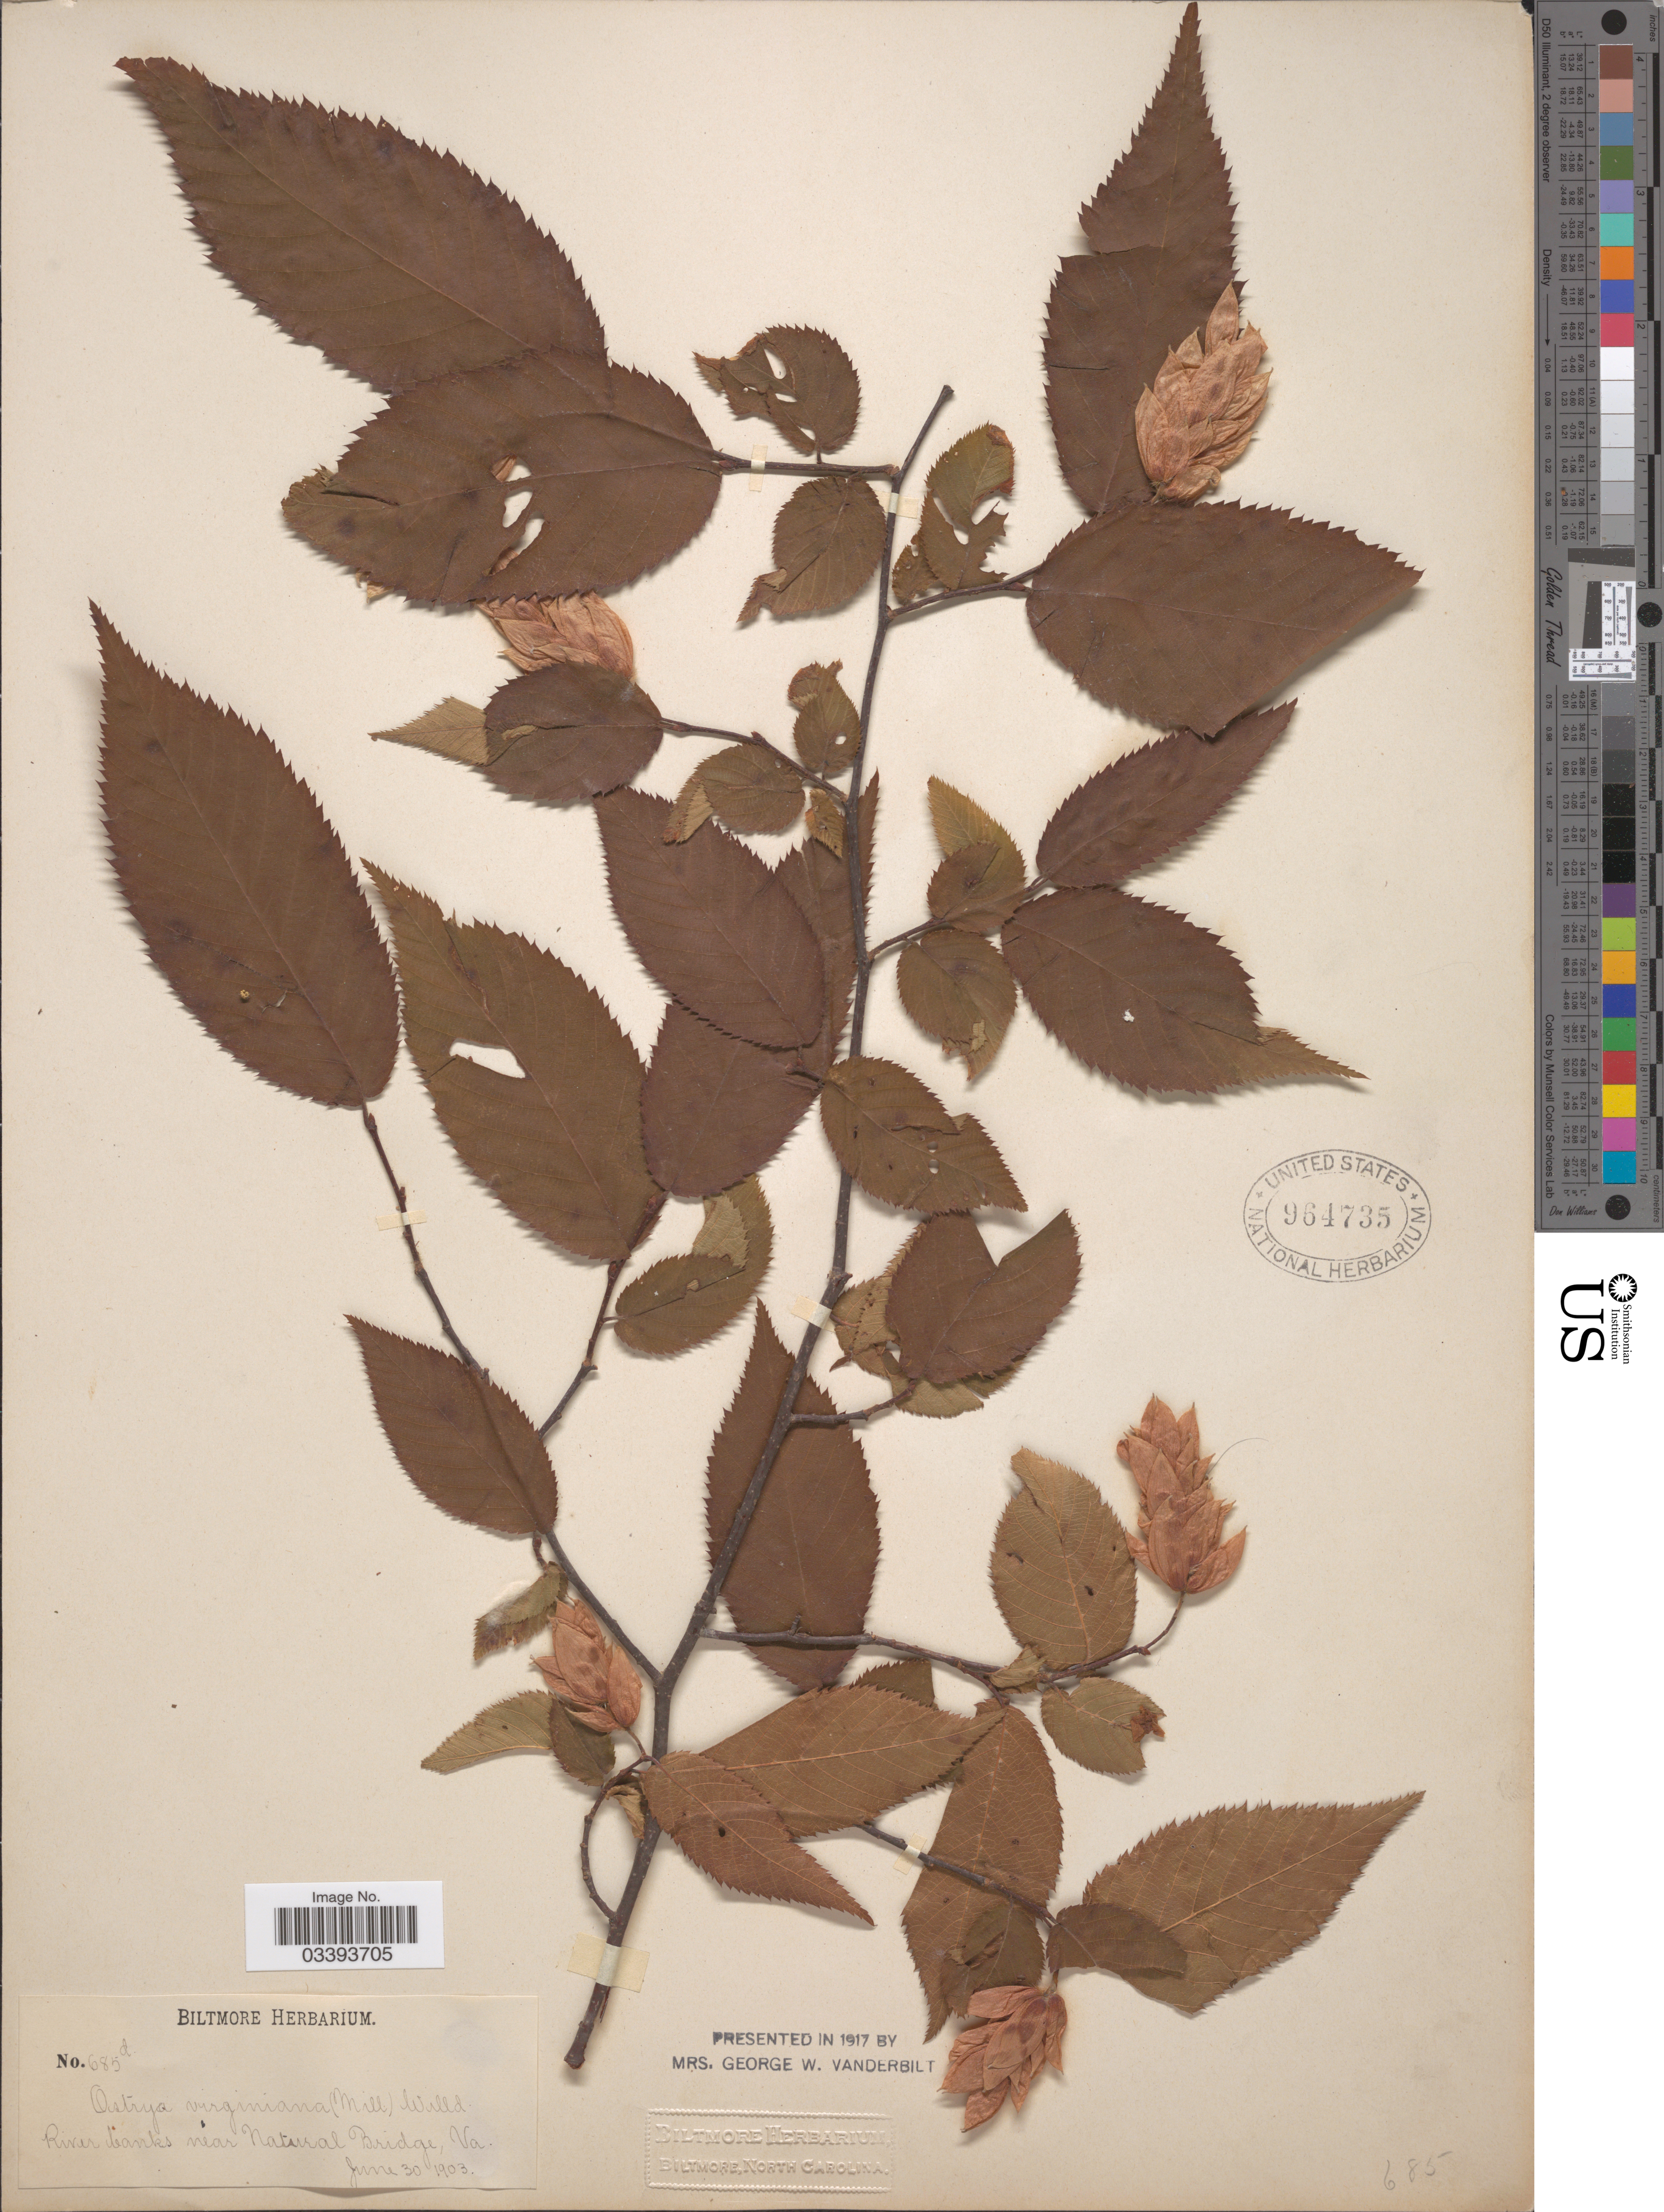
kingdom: Plantae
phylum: Tracheophyta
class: Magnoliopsida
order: Fagales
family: Betulaceae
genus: Ostrya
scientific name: Ostrya virginiana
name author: (Mill.) K. Koch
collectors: ex herb. Biltmore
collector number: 685d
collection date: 1903-06-30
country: United States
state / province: Virginia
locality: River banks near Natural Bridge.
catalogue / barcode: US 964735